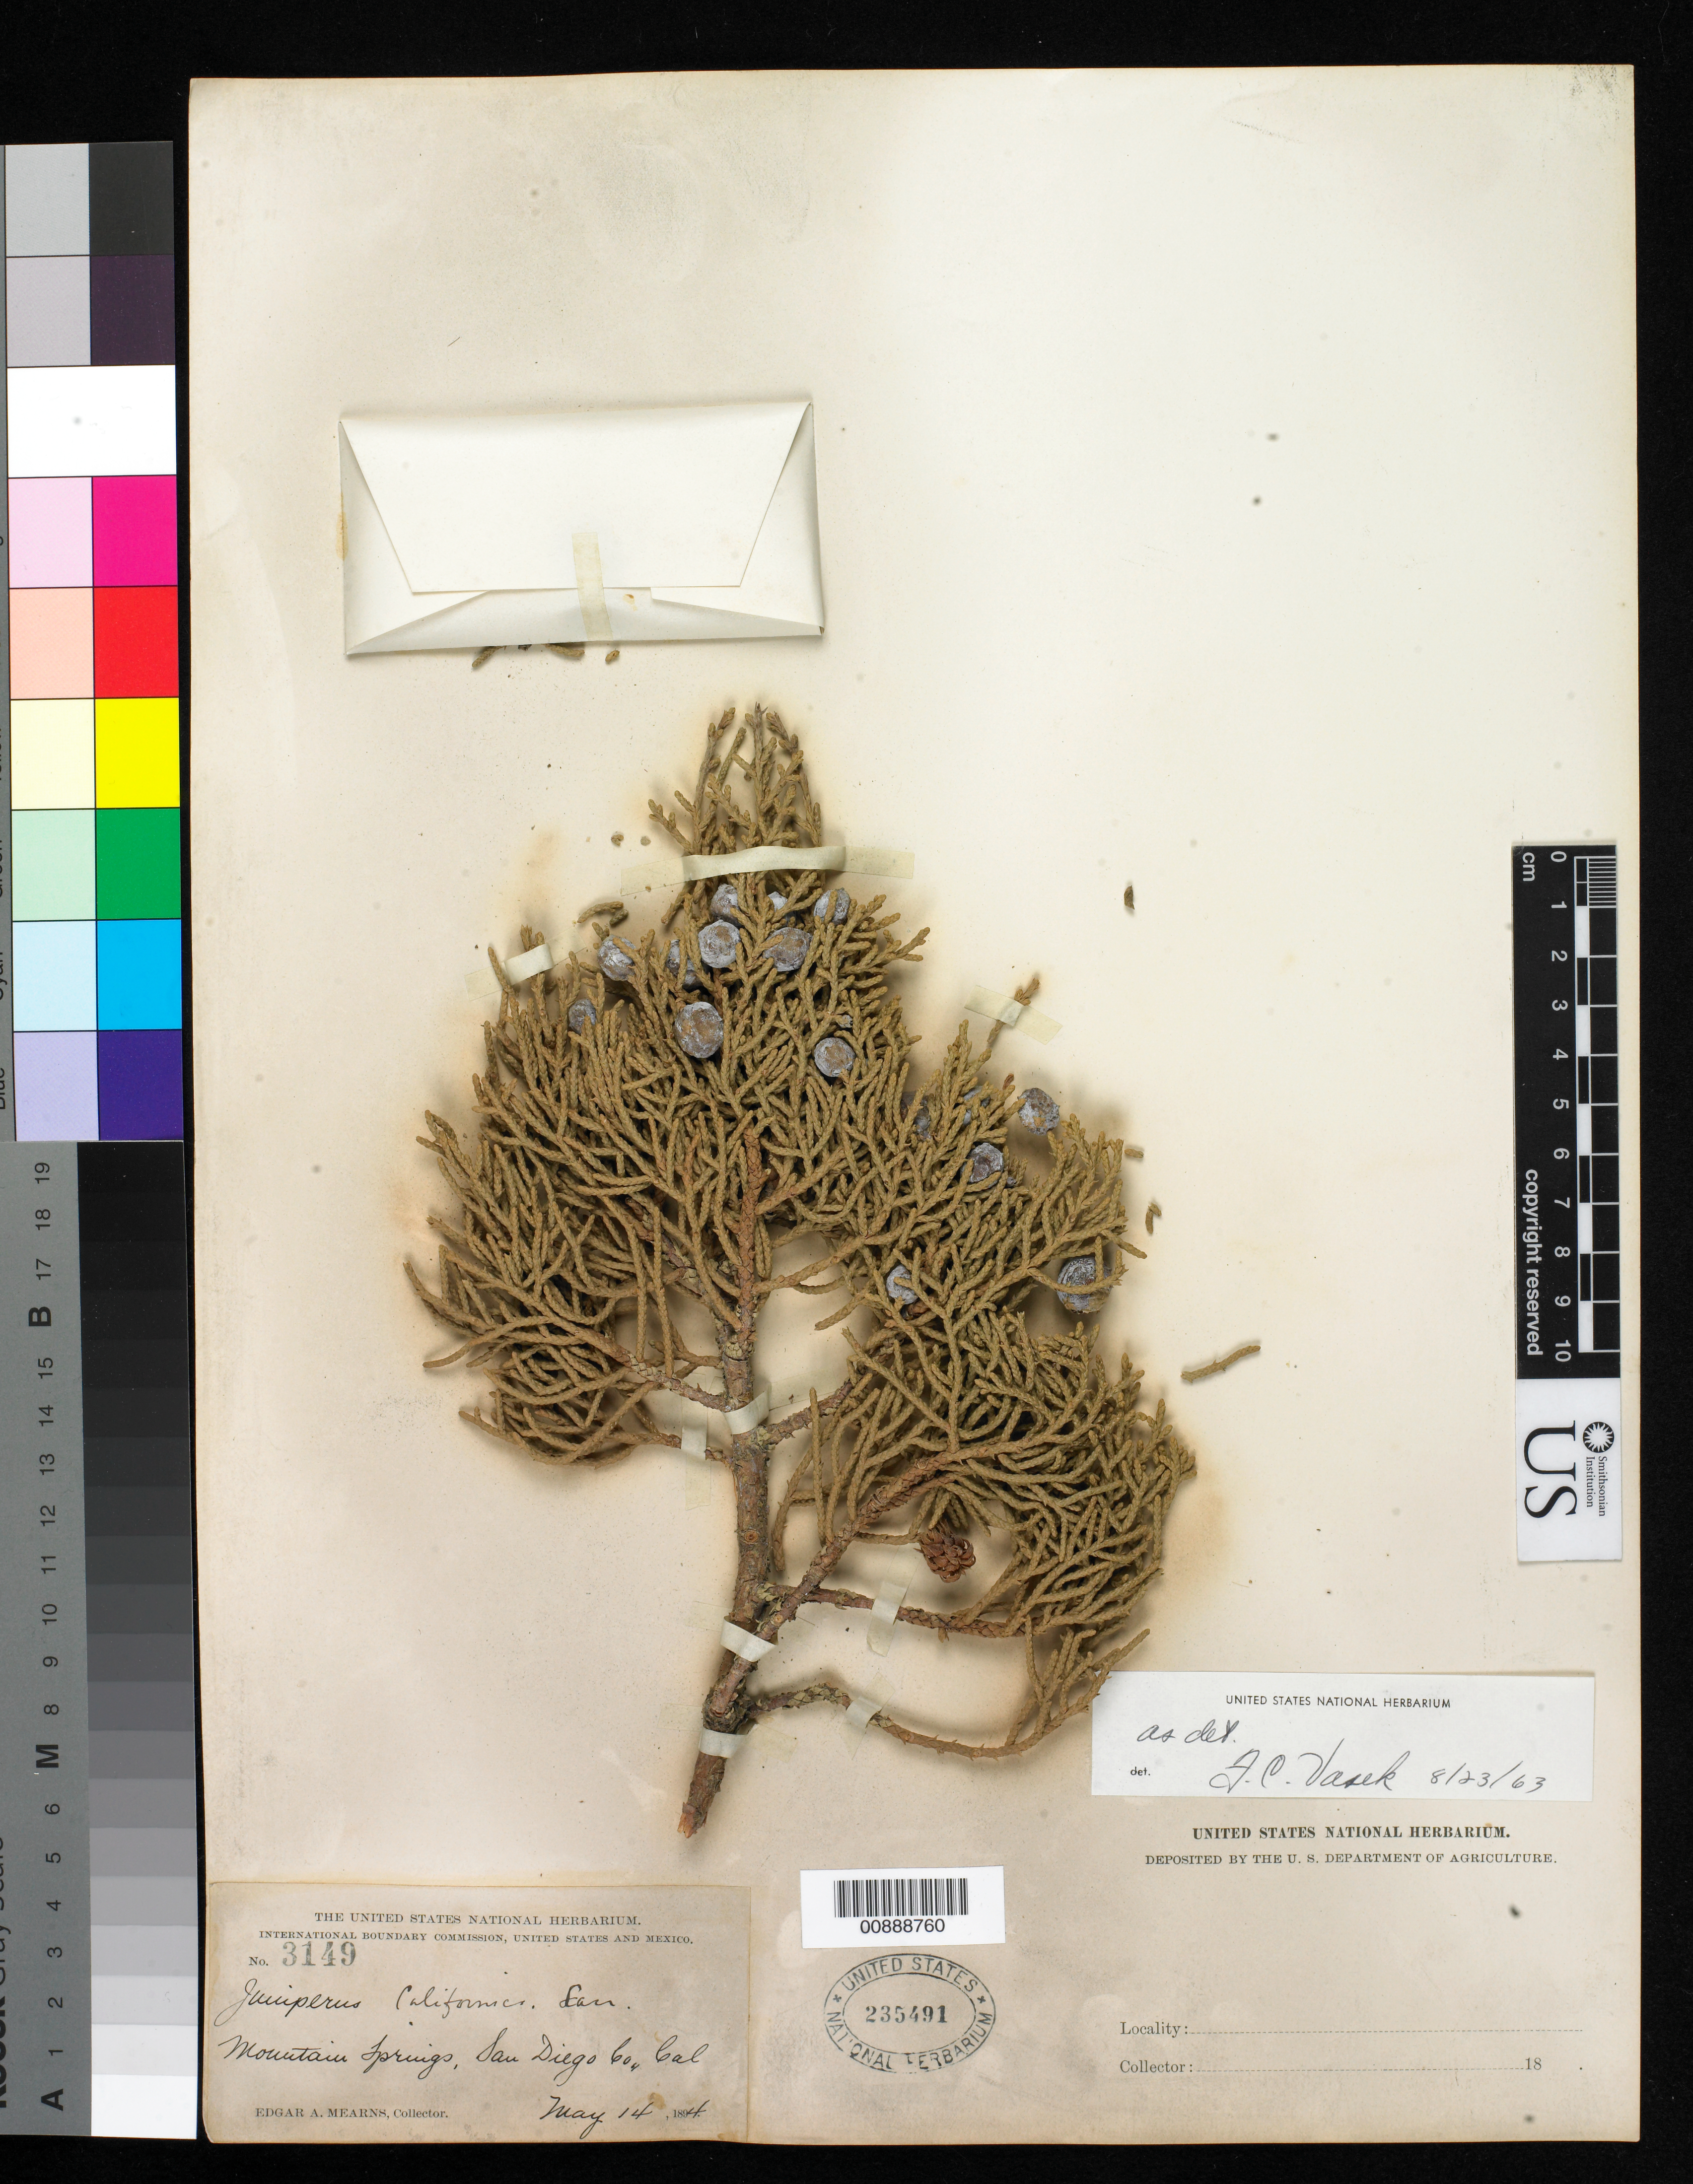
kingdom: Plantae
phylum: Tracheophyta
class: Pinopsida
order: Pinales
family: Cupressaceae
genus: Juniperus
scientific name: Juniperus californica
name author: Carrière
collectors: E. A. Mearns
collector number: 3149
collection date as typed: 14 May 1894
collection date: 1894-05-14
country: United States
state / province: California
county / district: San Diego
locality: Mountain Springs, San Diego County, California.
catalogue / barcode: US 235491